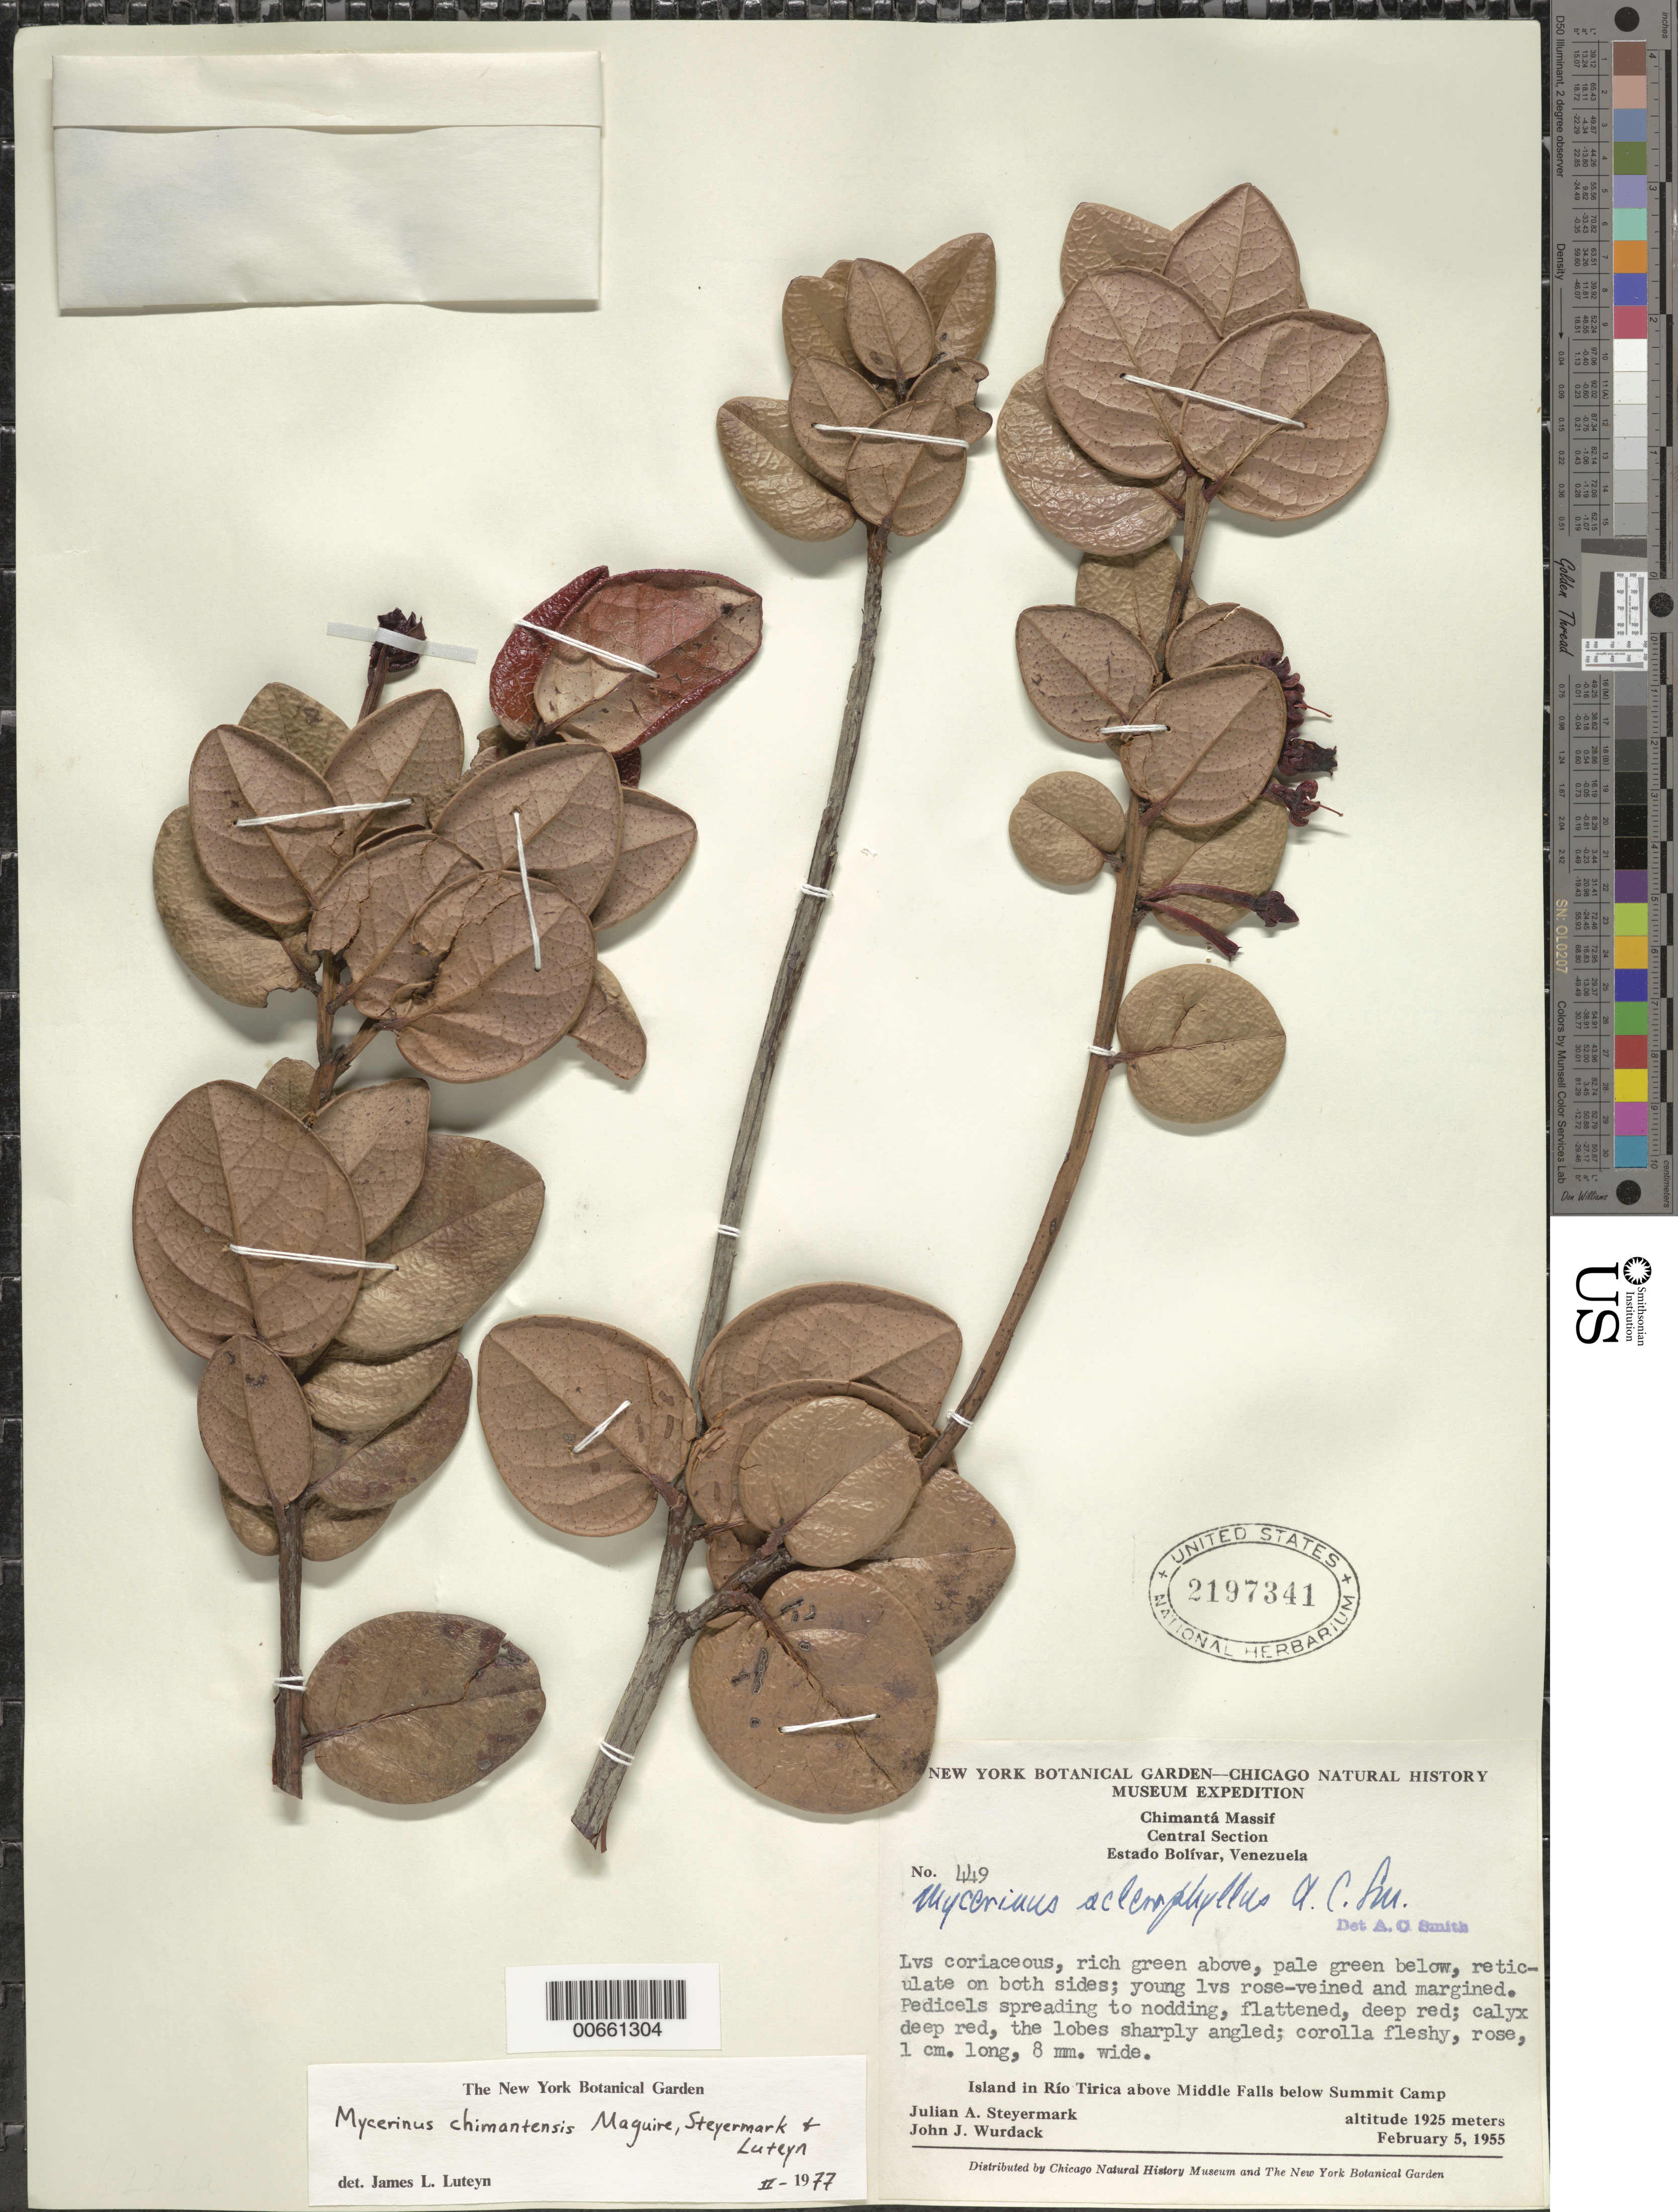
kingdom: Plantae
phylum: Tracheophyta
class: Magnoliopsida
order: Ericales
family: Ericaceae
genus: Mycerinus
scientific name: Mycerinus chimantensis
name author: Maguire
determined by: Luteyn, J. L.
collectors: J. Steyermark & J. J. Wurdack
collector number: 55 449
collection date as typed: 5-Feb-55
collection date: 1955-02-05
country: Venezuela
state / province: Bolívar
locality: Chimantá Massif, Central Section, by Middle Falls of Río Tirica below Summit Camp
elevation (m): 1925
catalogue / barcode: US 2197341